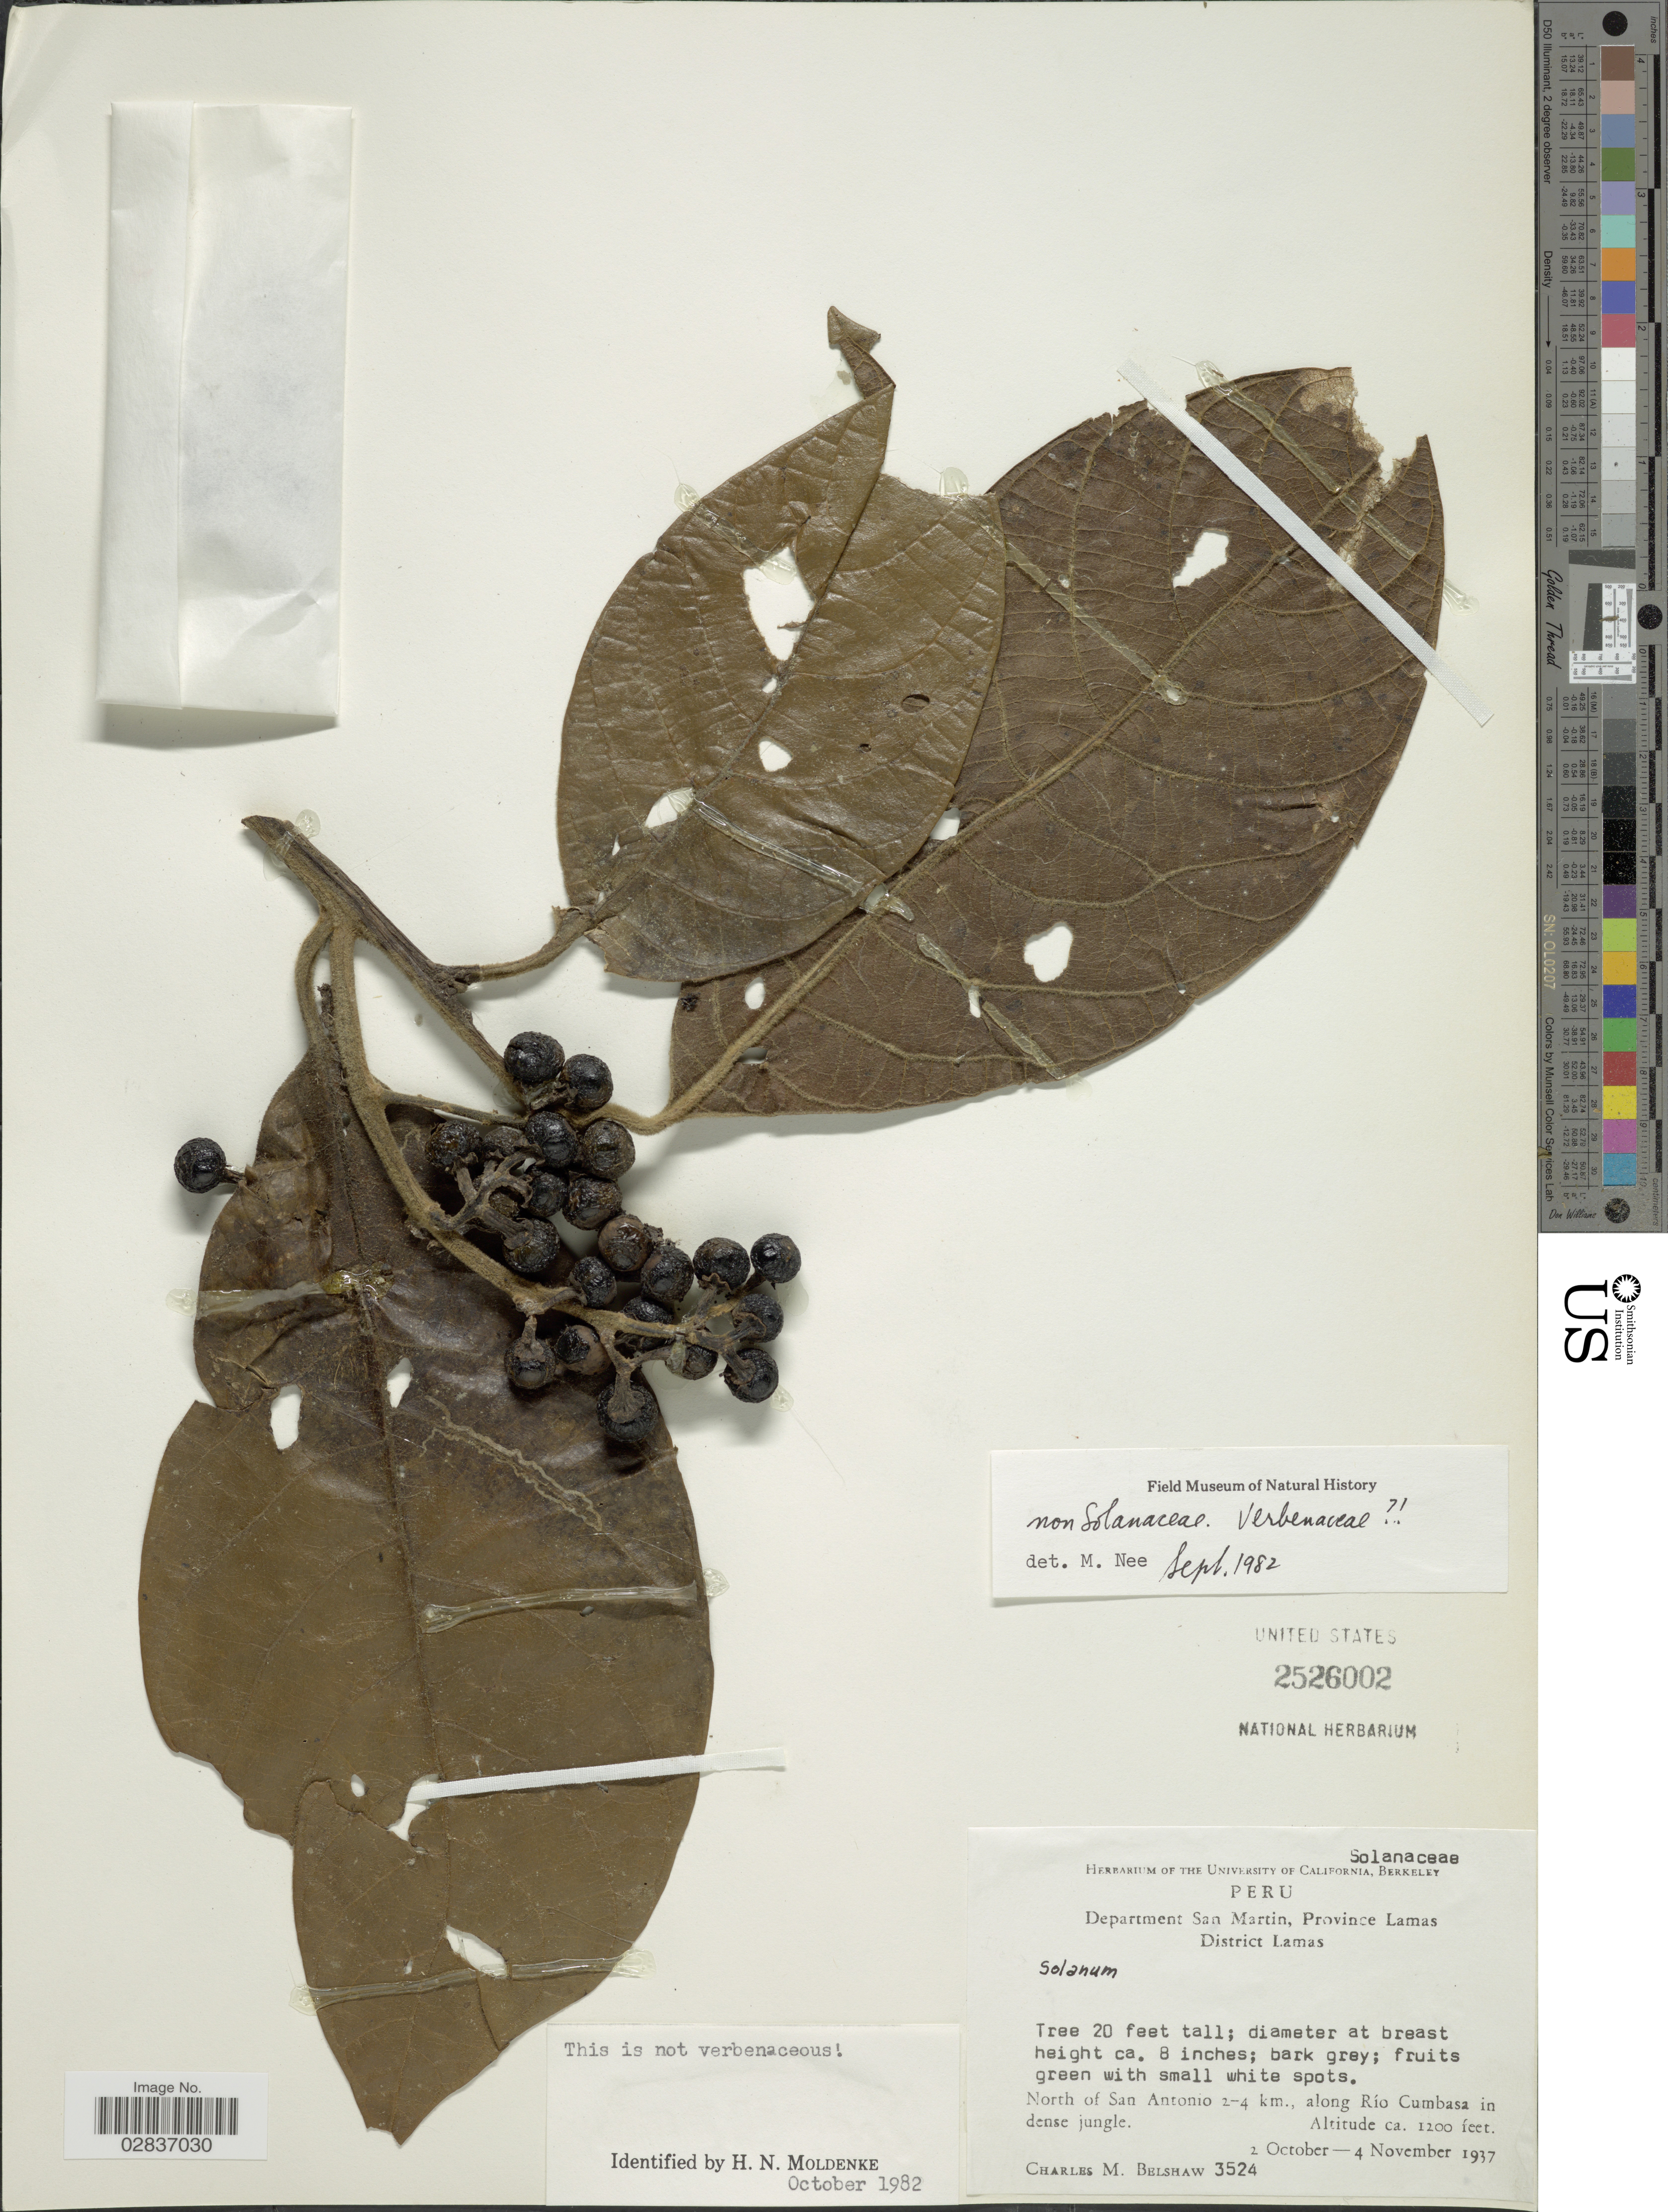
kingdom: Plantae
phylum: Tracheophyta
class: Magnoliopsida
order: Solanales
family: Solanaceae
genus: Solanum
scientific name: Solanum sp.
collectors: C. Shaw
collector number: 3524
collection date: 1937-10-02/1937-11-04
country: Peru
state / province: San Martín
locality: Department San Martin, Province Lamas, District Lamas, North of San Antonio 2-4 km., along Río Cumbasa in dense jungle.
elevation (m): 366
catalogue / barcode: US 2526002